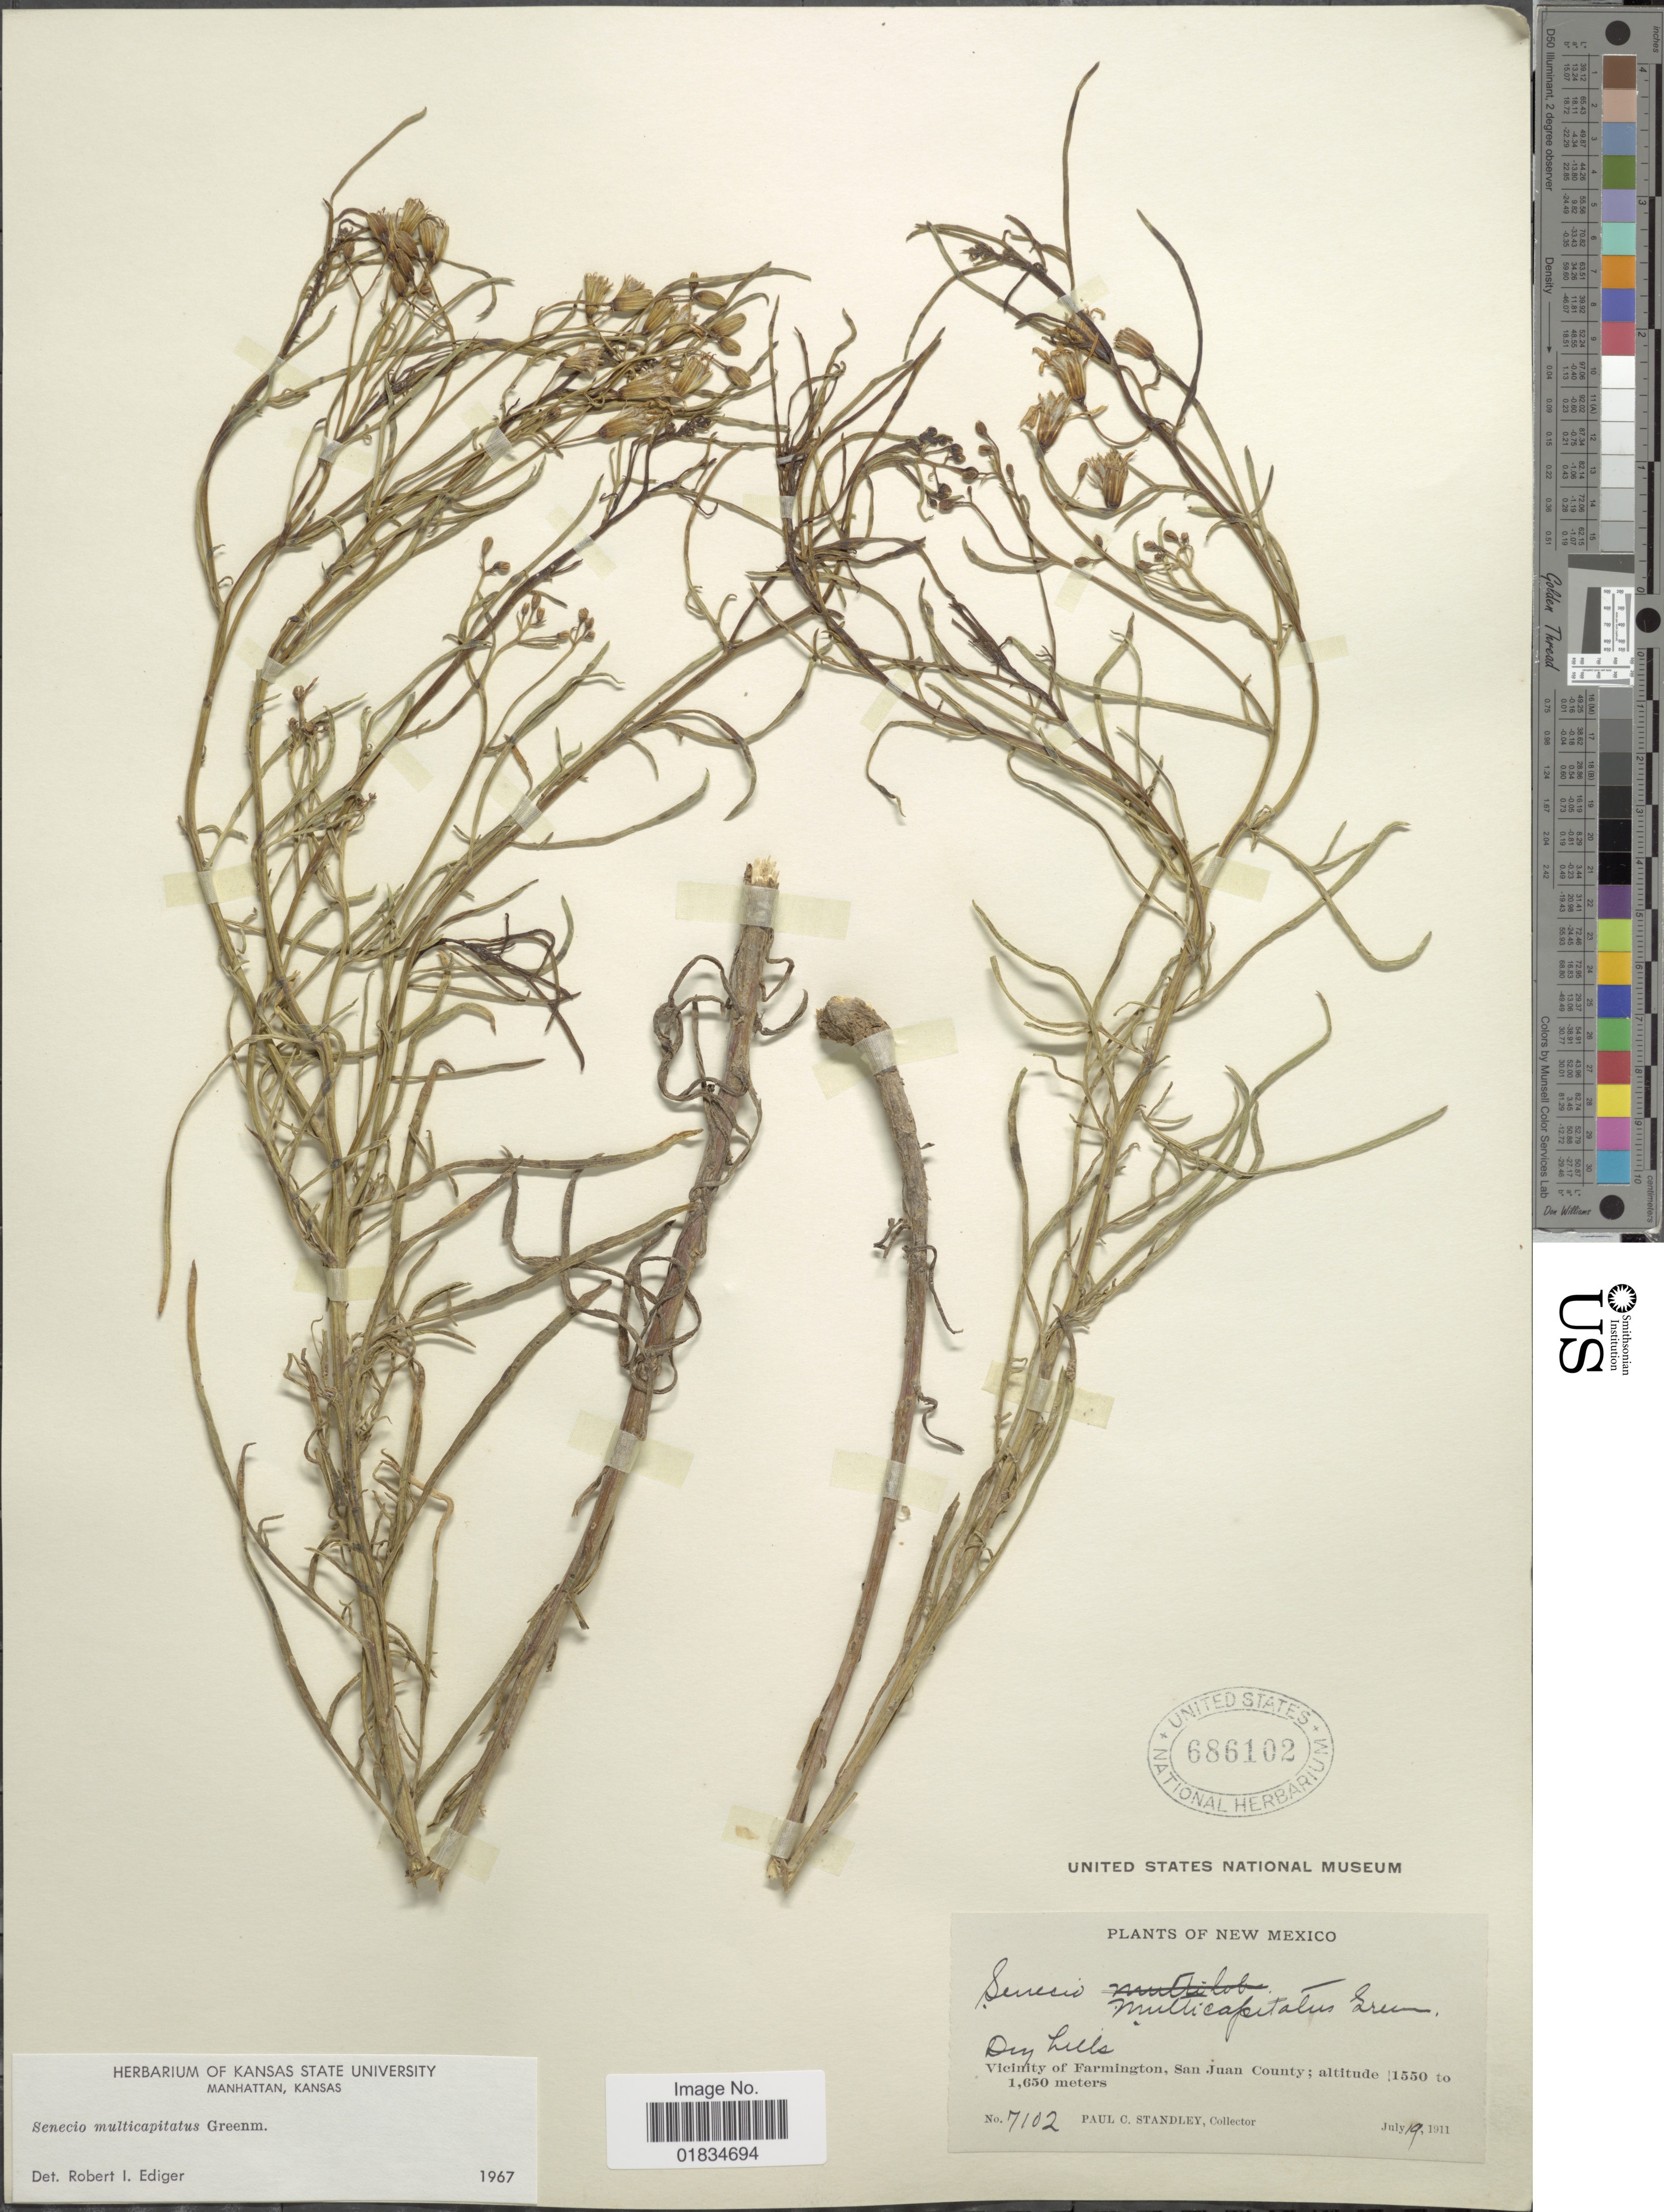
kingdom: Plantae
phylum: Tracheophyta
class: Magnoliopsida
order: Asterales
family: Asteraceae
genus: Senecio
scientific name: Senecio multicapitatus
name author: Greenm.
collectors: P. C. Standley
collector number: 7102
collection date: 1911-07-19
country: United States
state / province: New Mexico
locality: Vicinity of Firmington, San Juan County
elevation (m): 1550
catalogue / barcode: US 686102